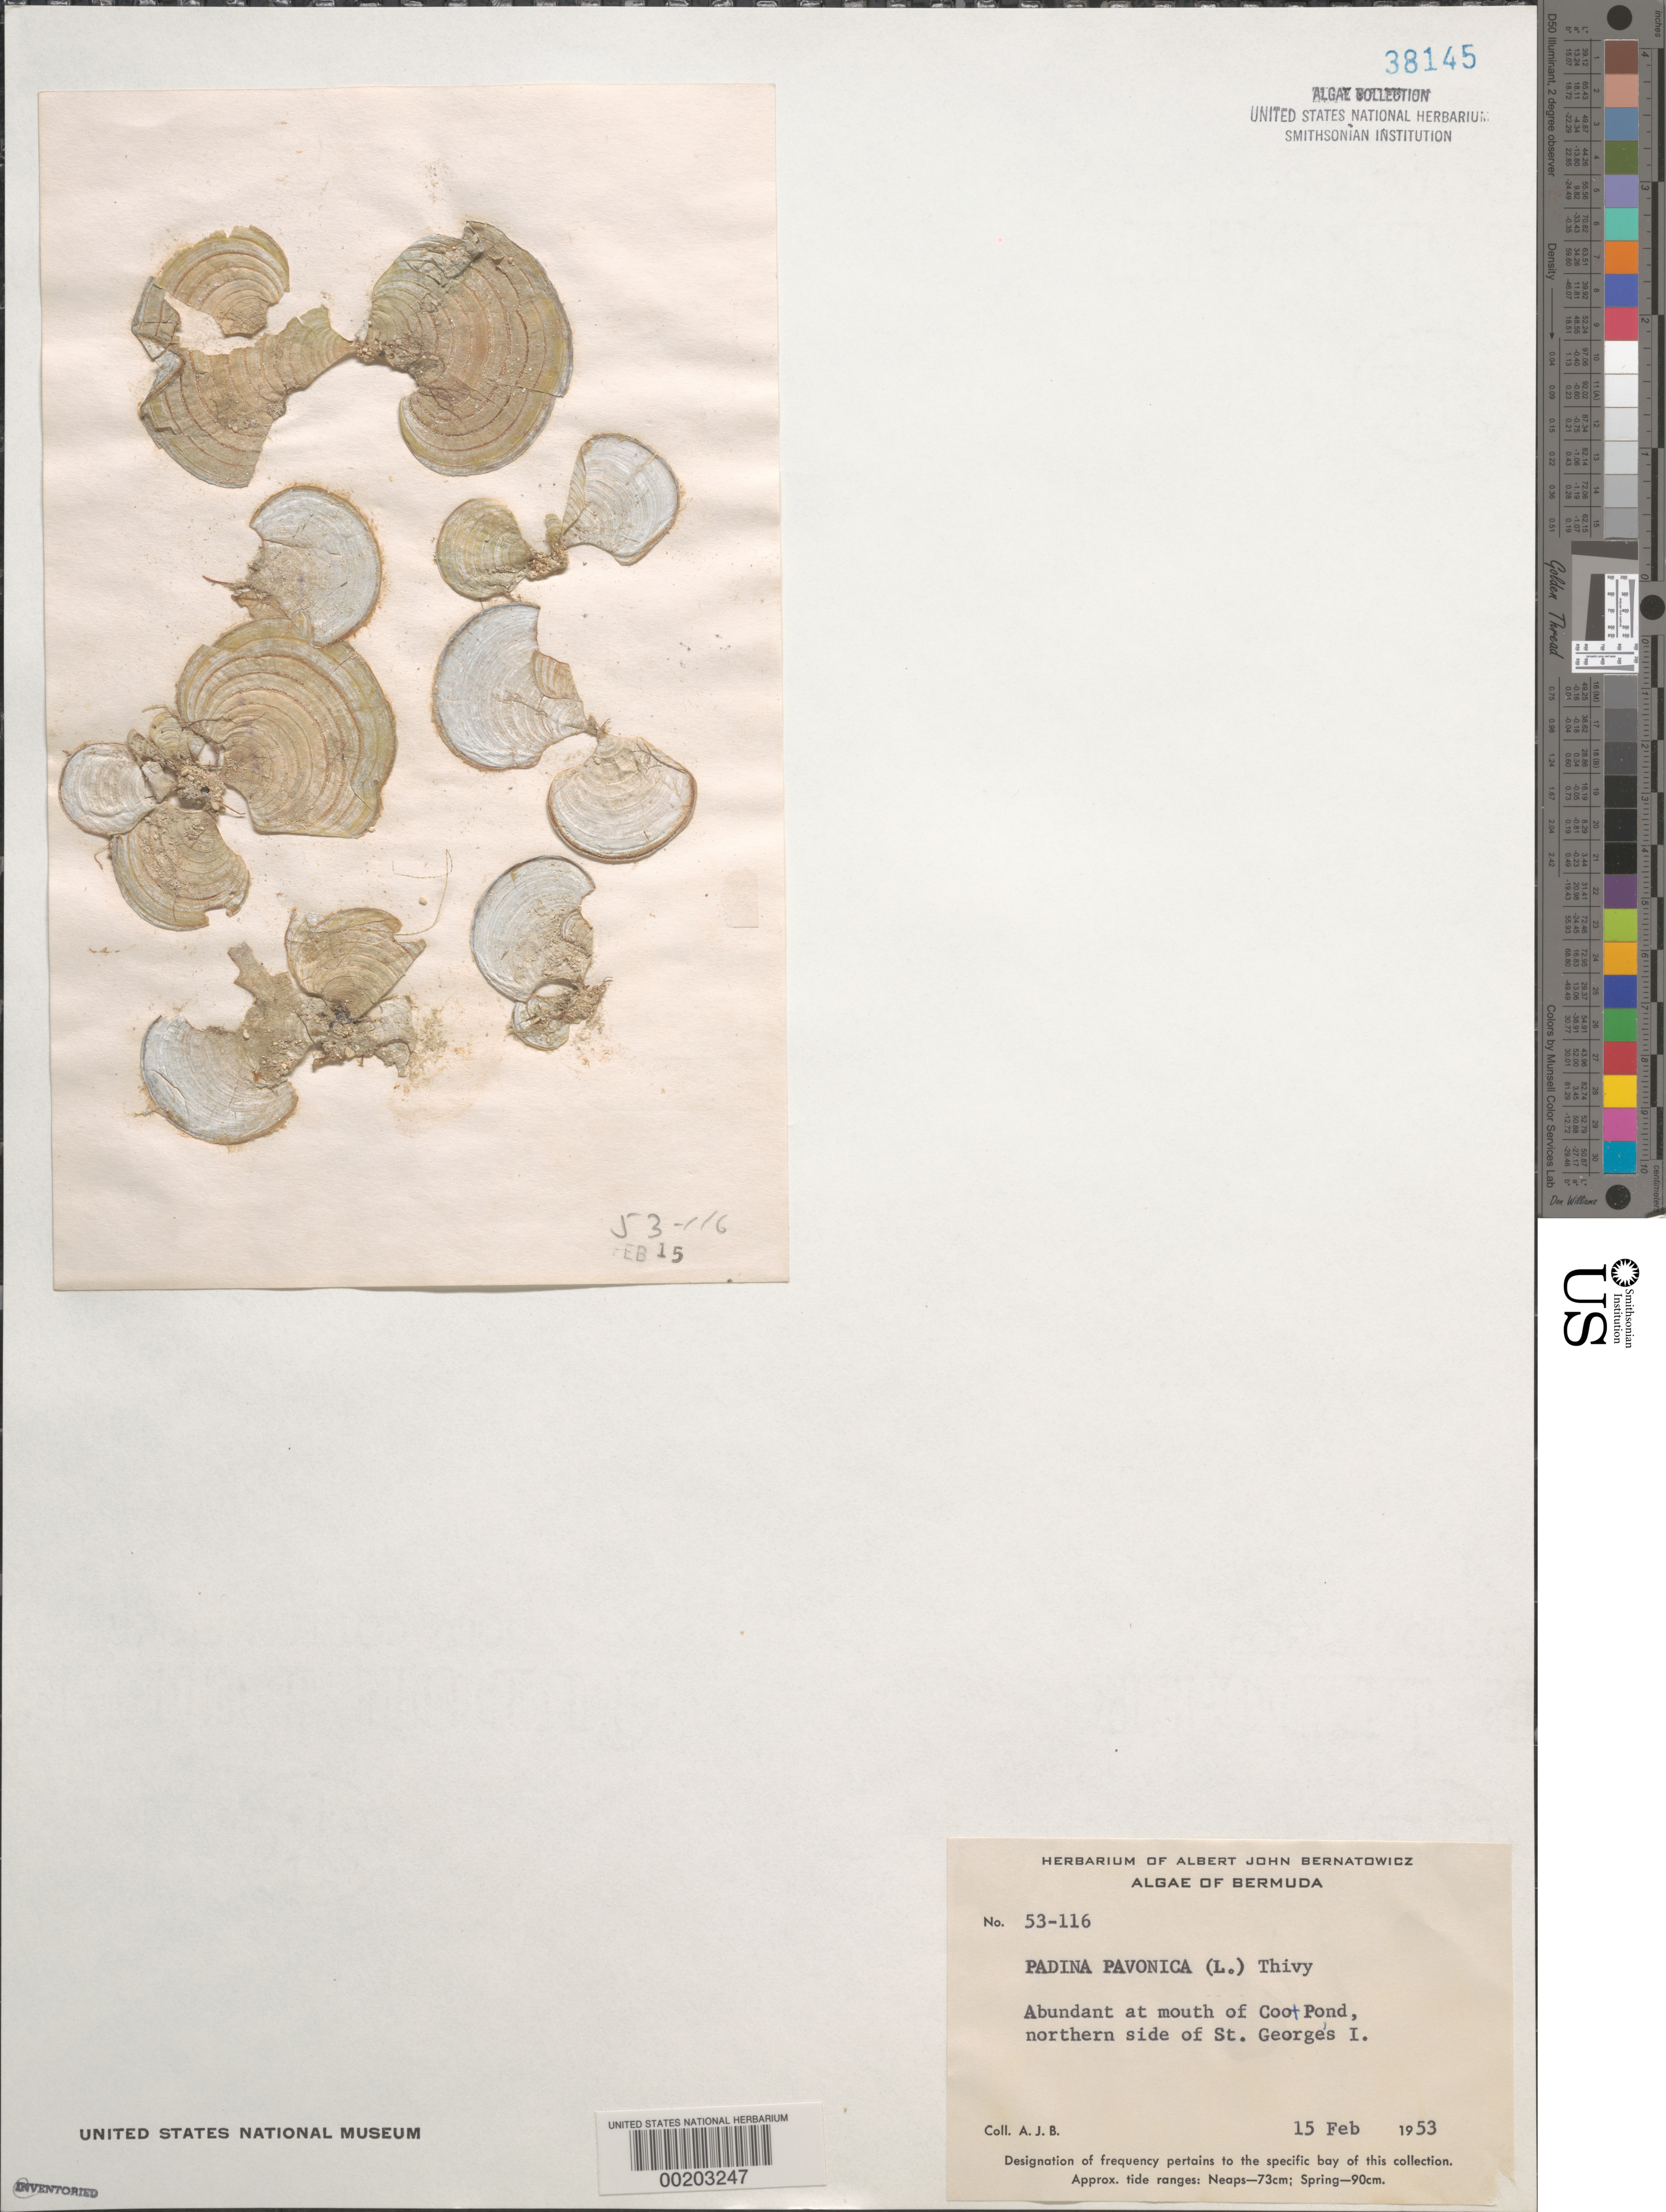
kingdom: Chromista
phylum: Ochrophyta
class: Phaeophyceae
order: Dictyotales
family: Dictyotaceae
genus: Padina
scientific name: Padina pavonica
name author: (L.) Thivy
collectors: A. Bernatowicz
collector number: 53-116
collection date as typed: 15 Feb 1953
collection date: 1953-02-15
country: Bermuda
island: St. George's Island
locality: Coot Pond mouth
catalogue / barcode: US 38145